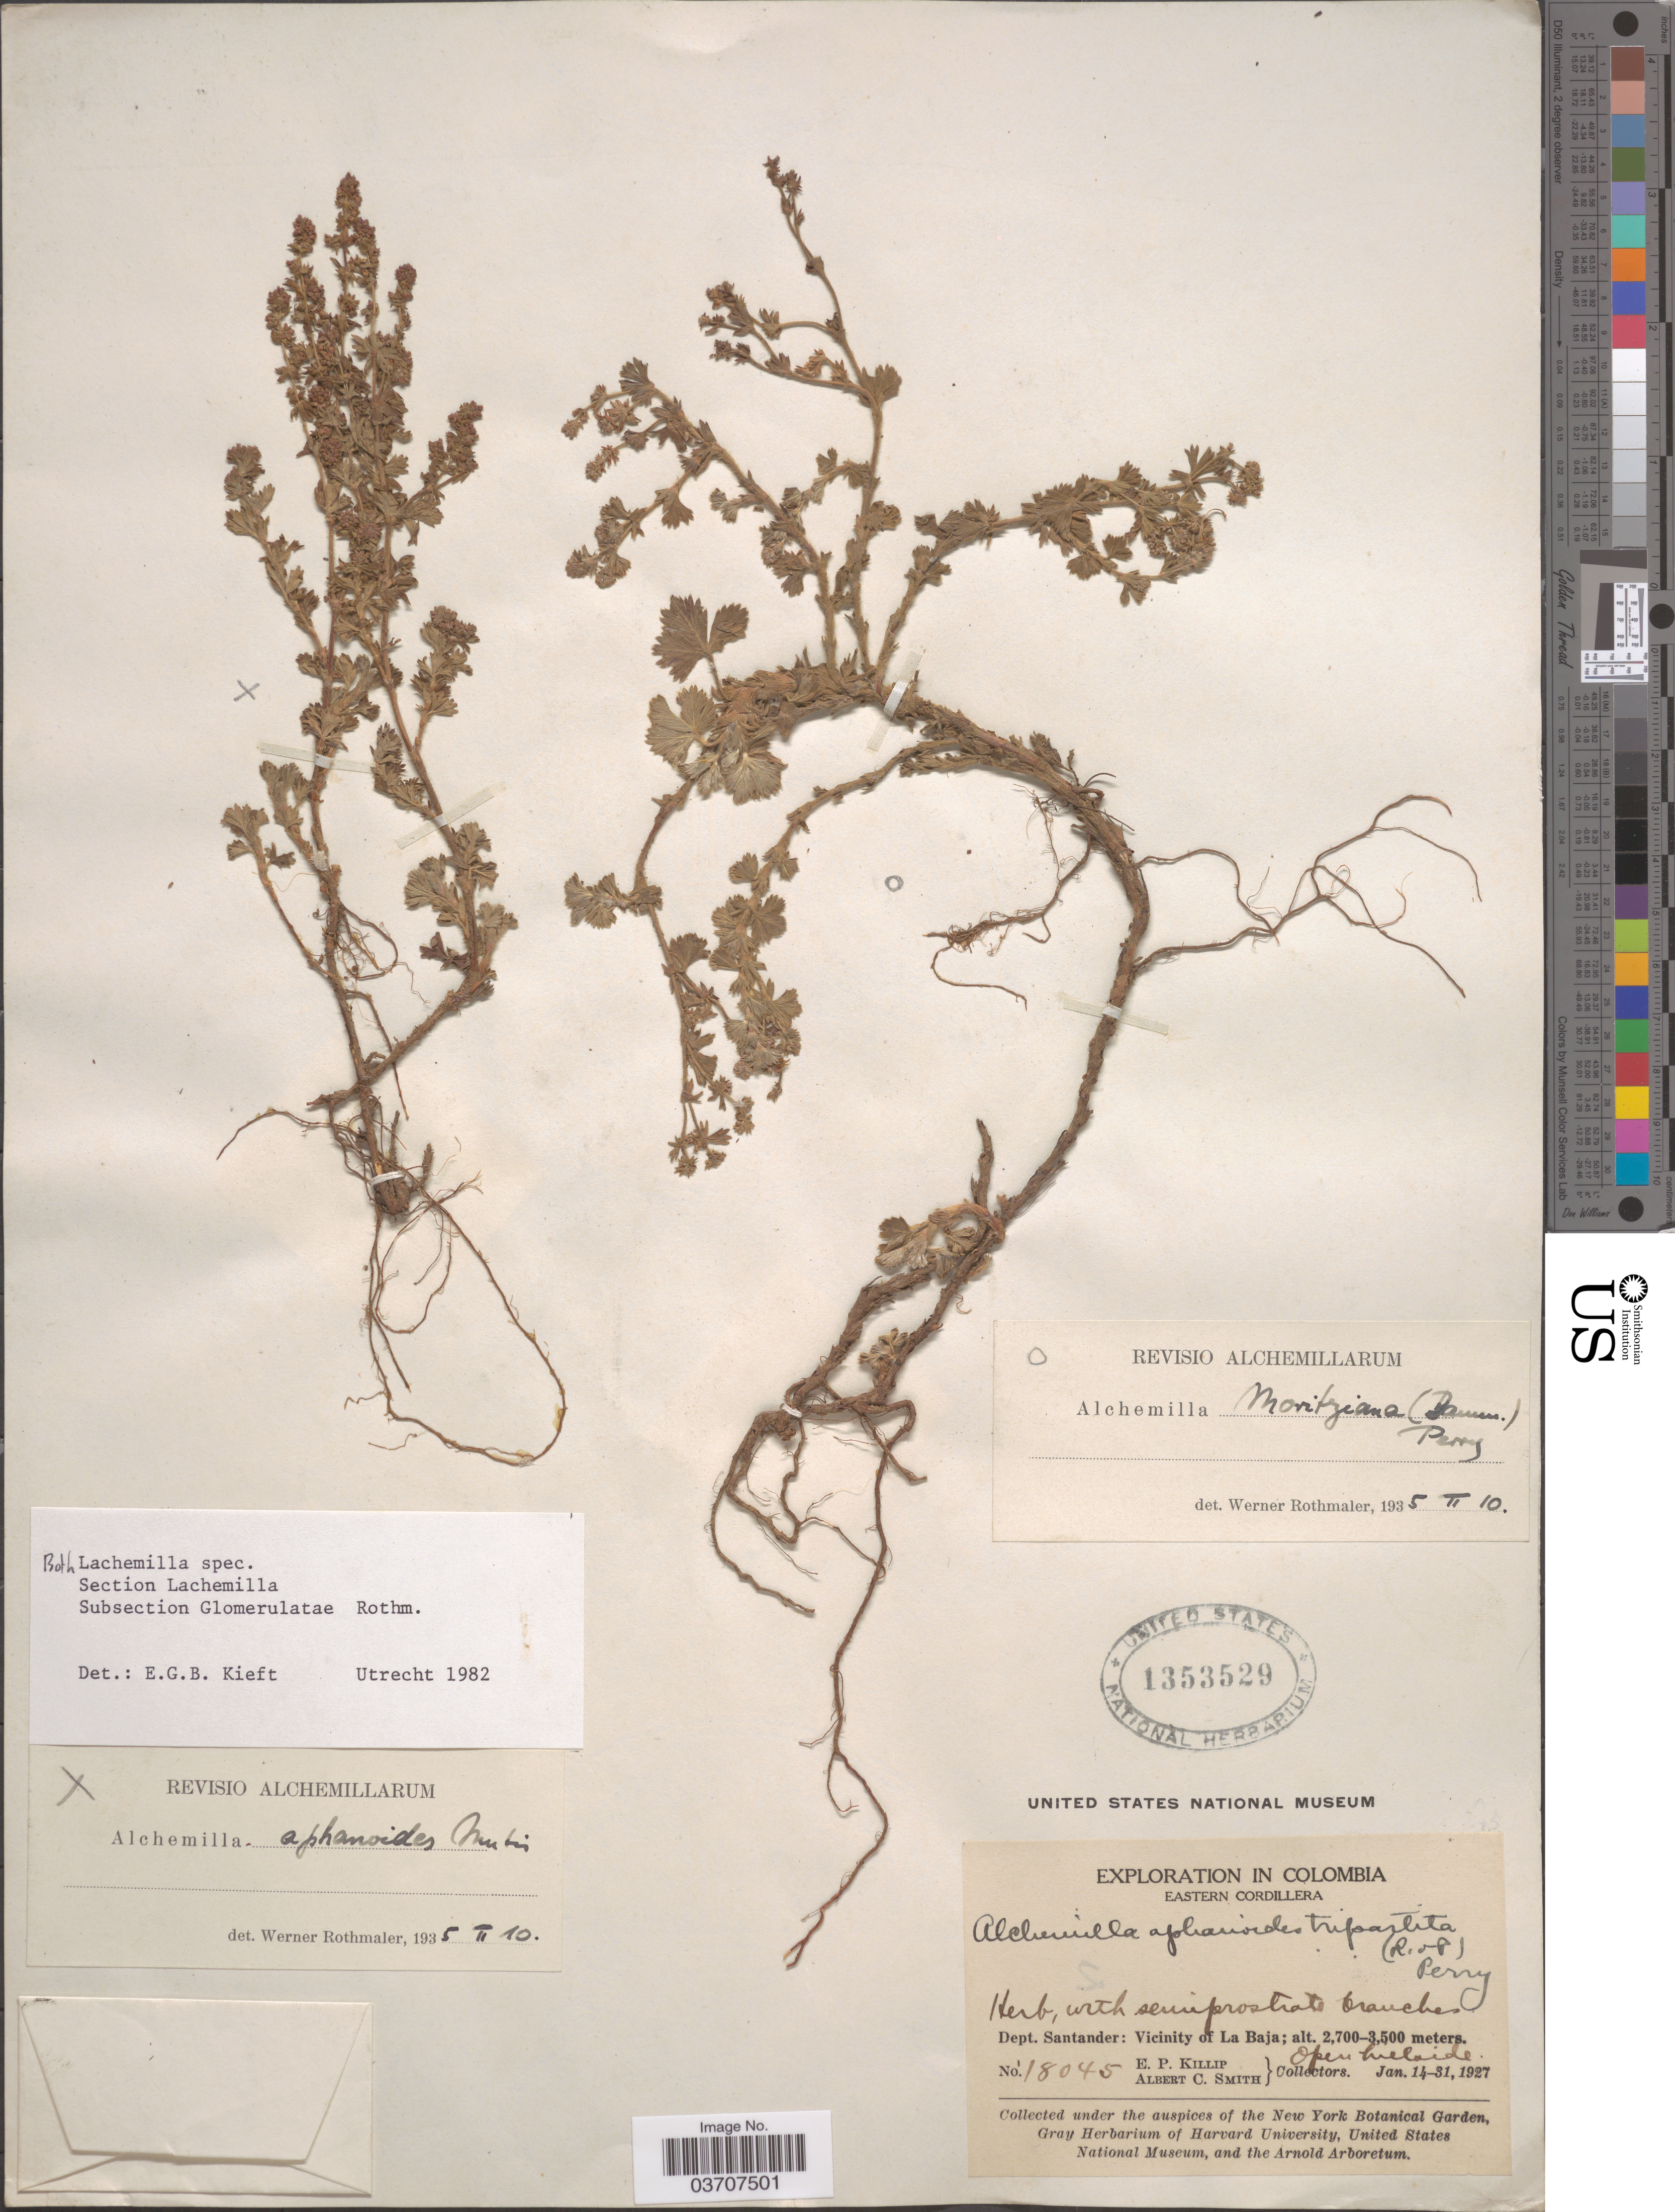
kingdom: Plantae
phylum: Tracheophyta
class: Magnoliopsida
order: Rosales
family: Rosaceae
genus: Lachemilla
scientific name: Lachemilla sp.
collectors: E. P. Killip & A. C. Smith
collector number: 18045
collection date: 1927-01-14/1927-01-31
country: Colombia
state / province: Santander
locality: Eastern Cordillera. Dept. Santander: Vicinity of La Baja.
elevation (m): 2700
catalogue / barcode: US 1353529